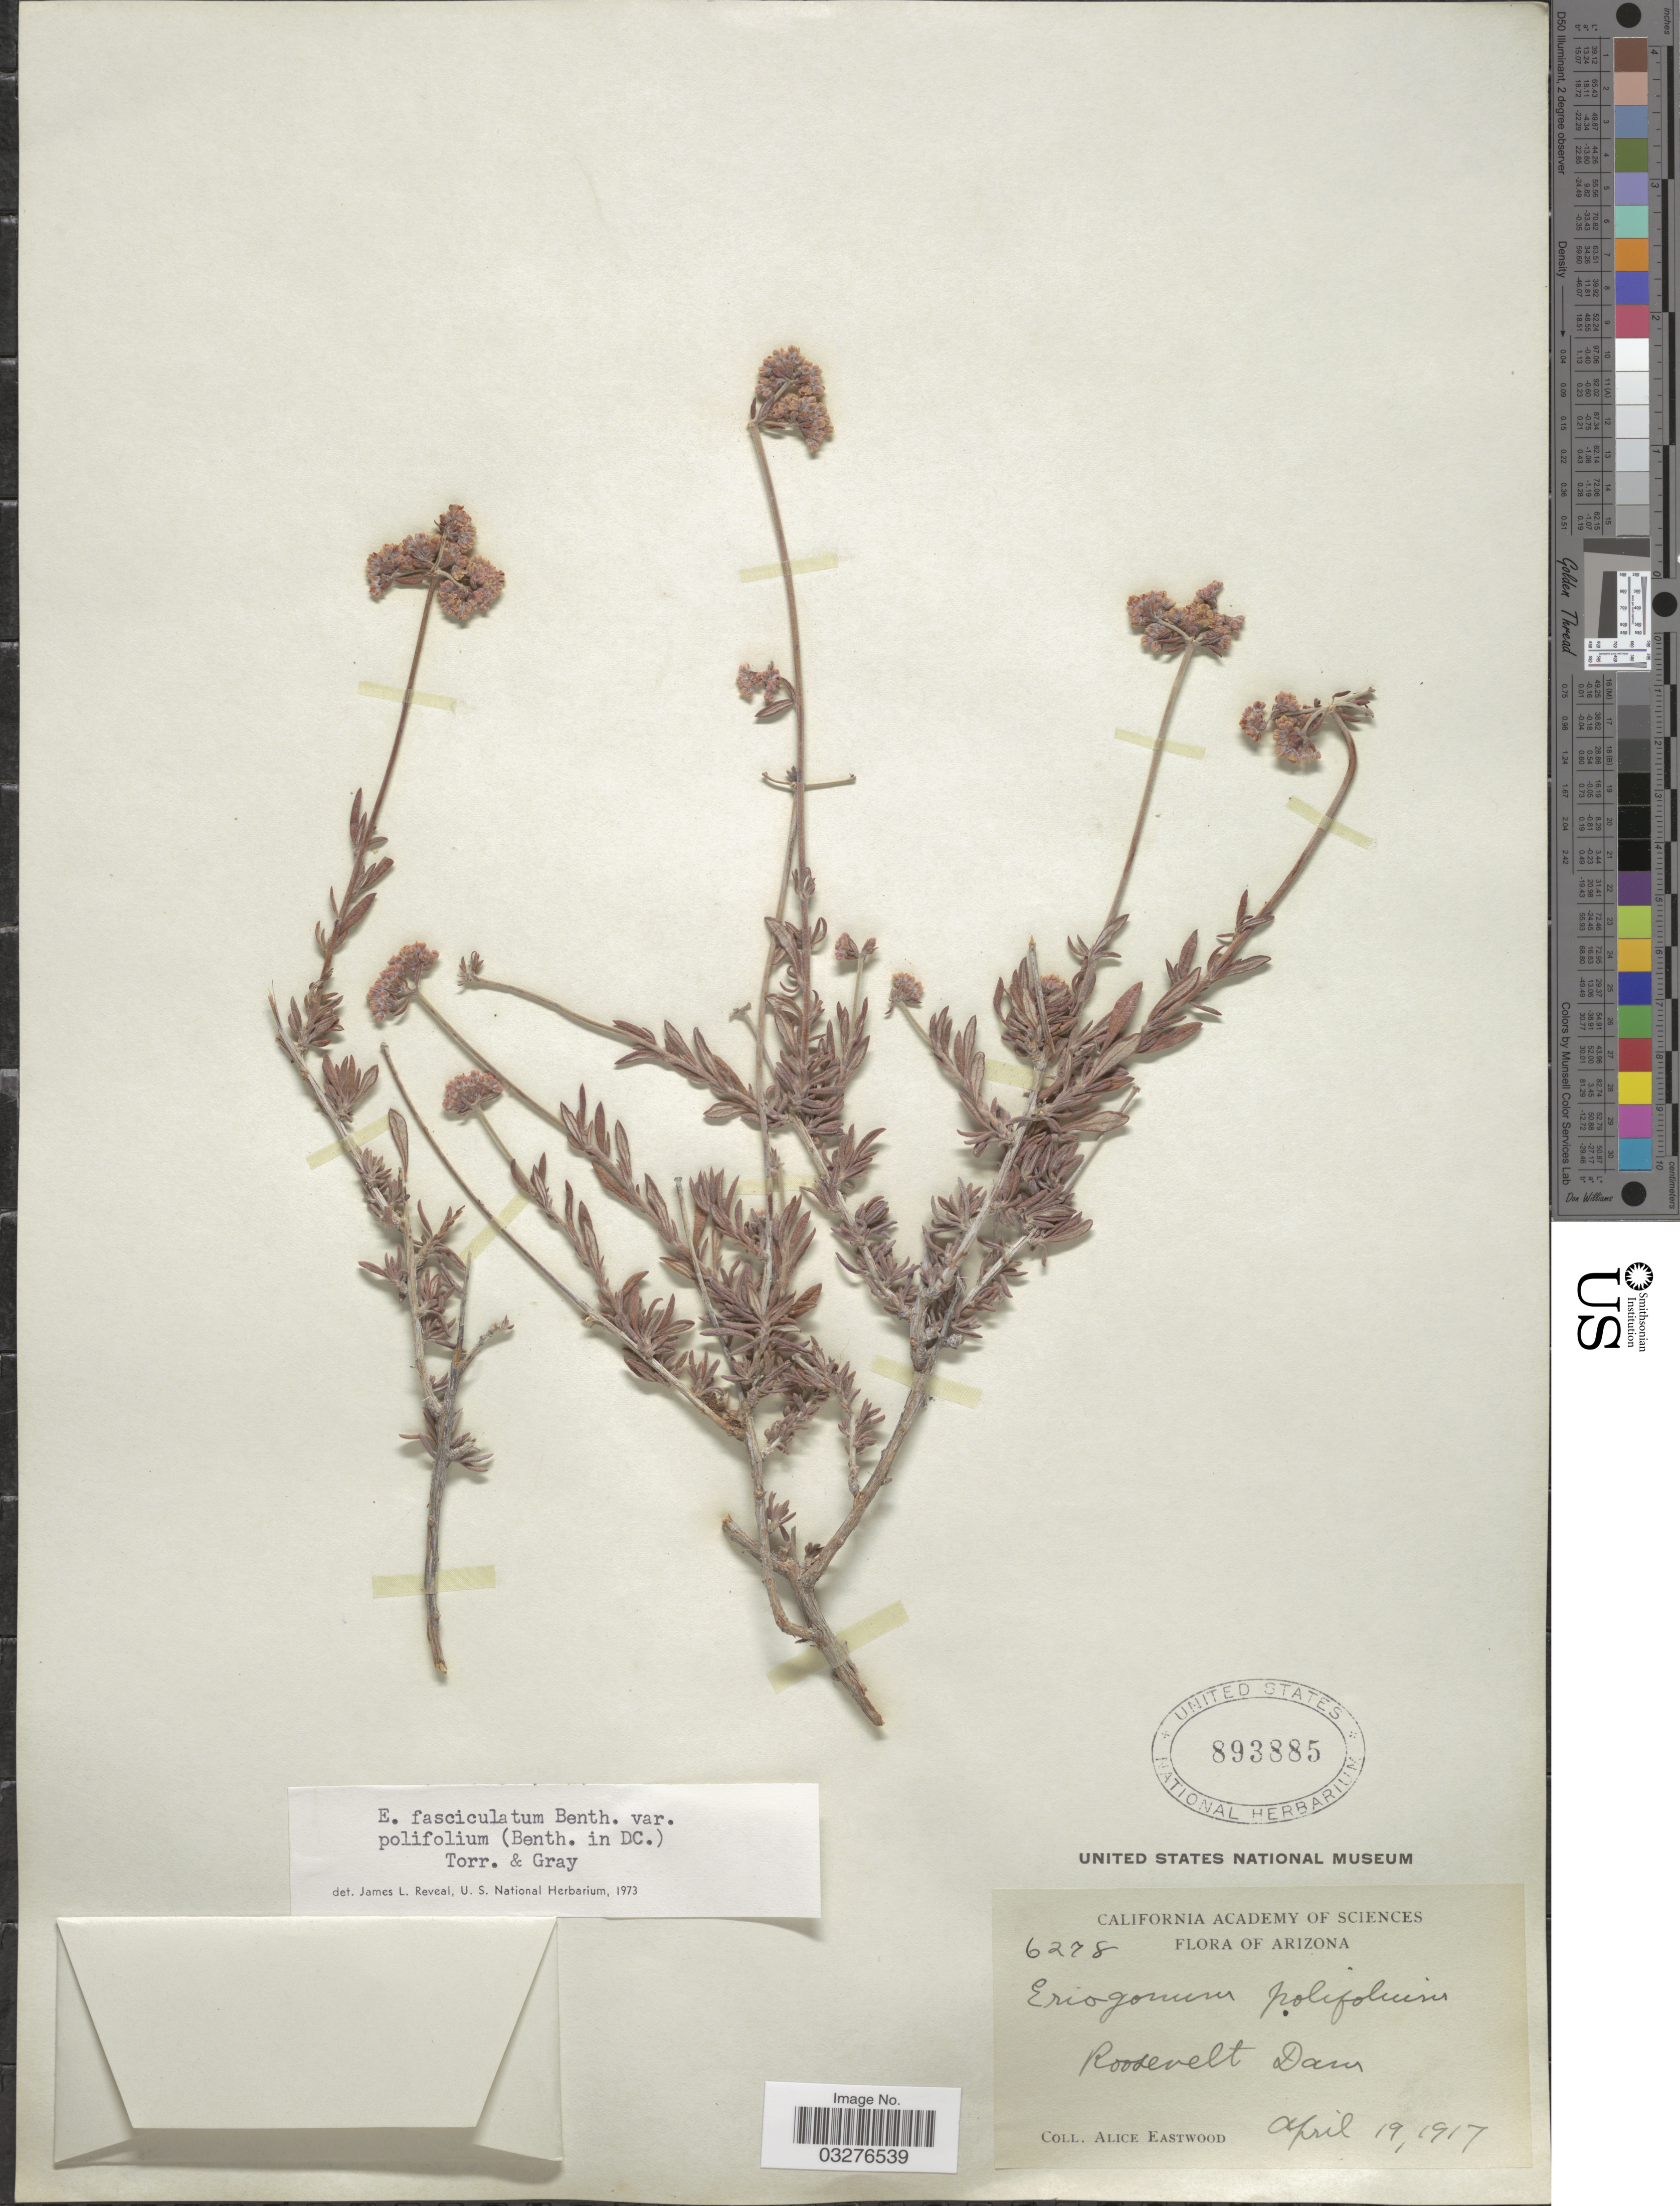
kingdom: Plantae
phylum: Tracheophyta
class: Magnoliopsida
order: Caryophyllales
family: Polygonaceae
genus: Eriogonum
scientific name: Eriogonum fasciculatum var. polifolium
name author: (Benth.) Torr. & A. Gray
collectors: A. Eastwood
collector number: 6278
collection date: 1917-04-19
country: United States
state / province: Arizona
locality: Roosevelt Dam.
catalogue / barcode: US 893885